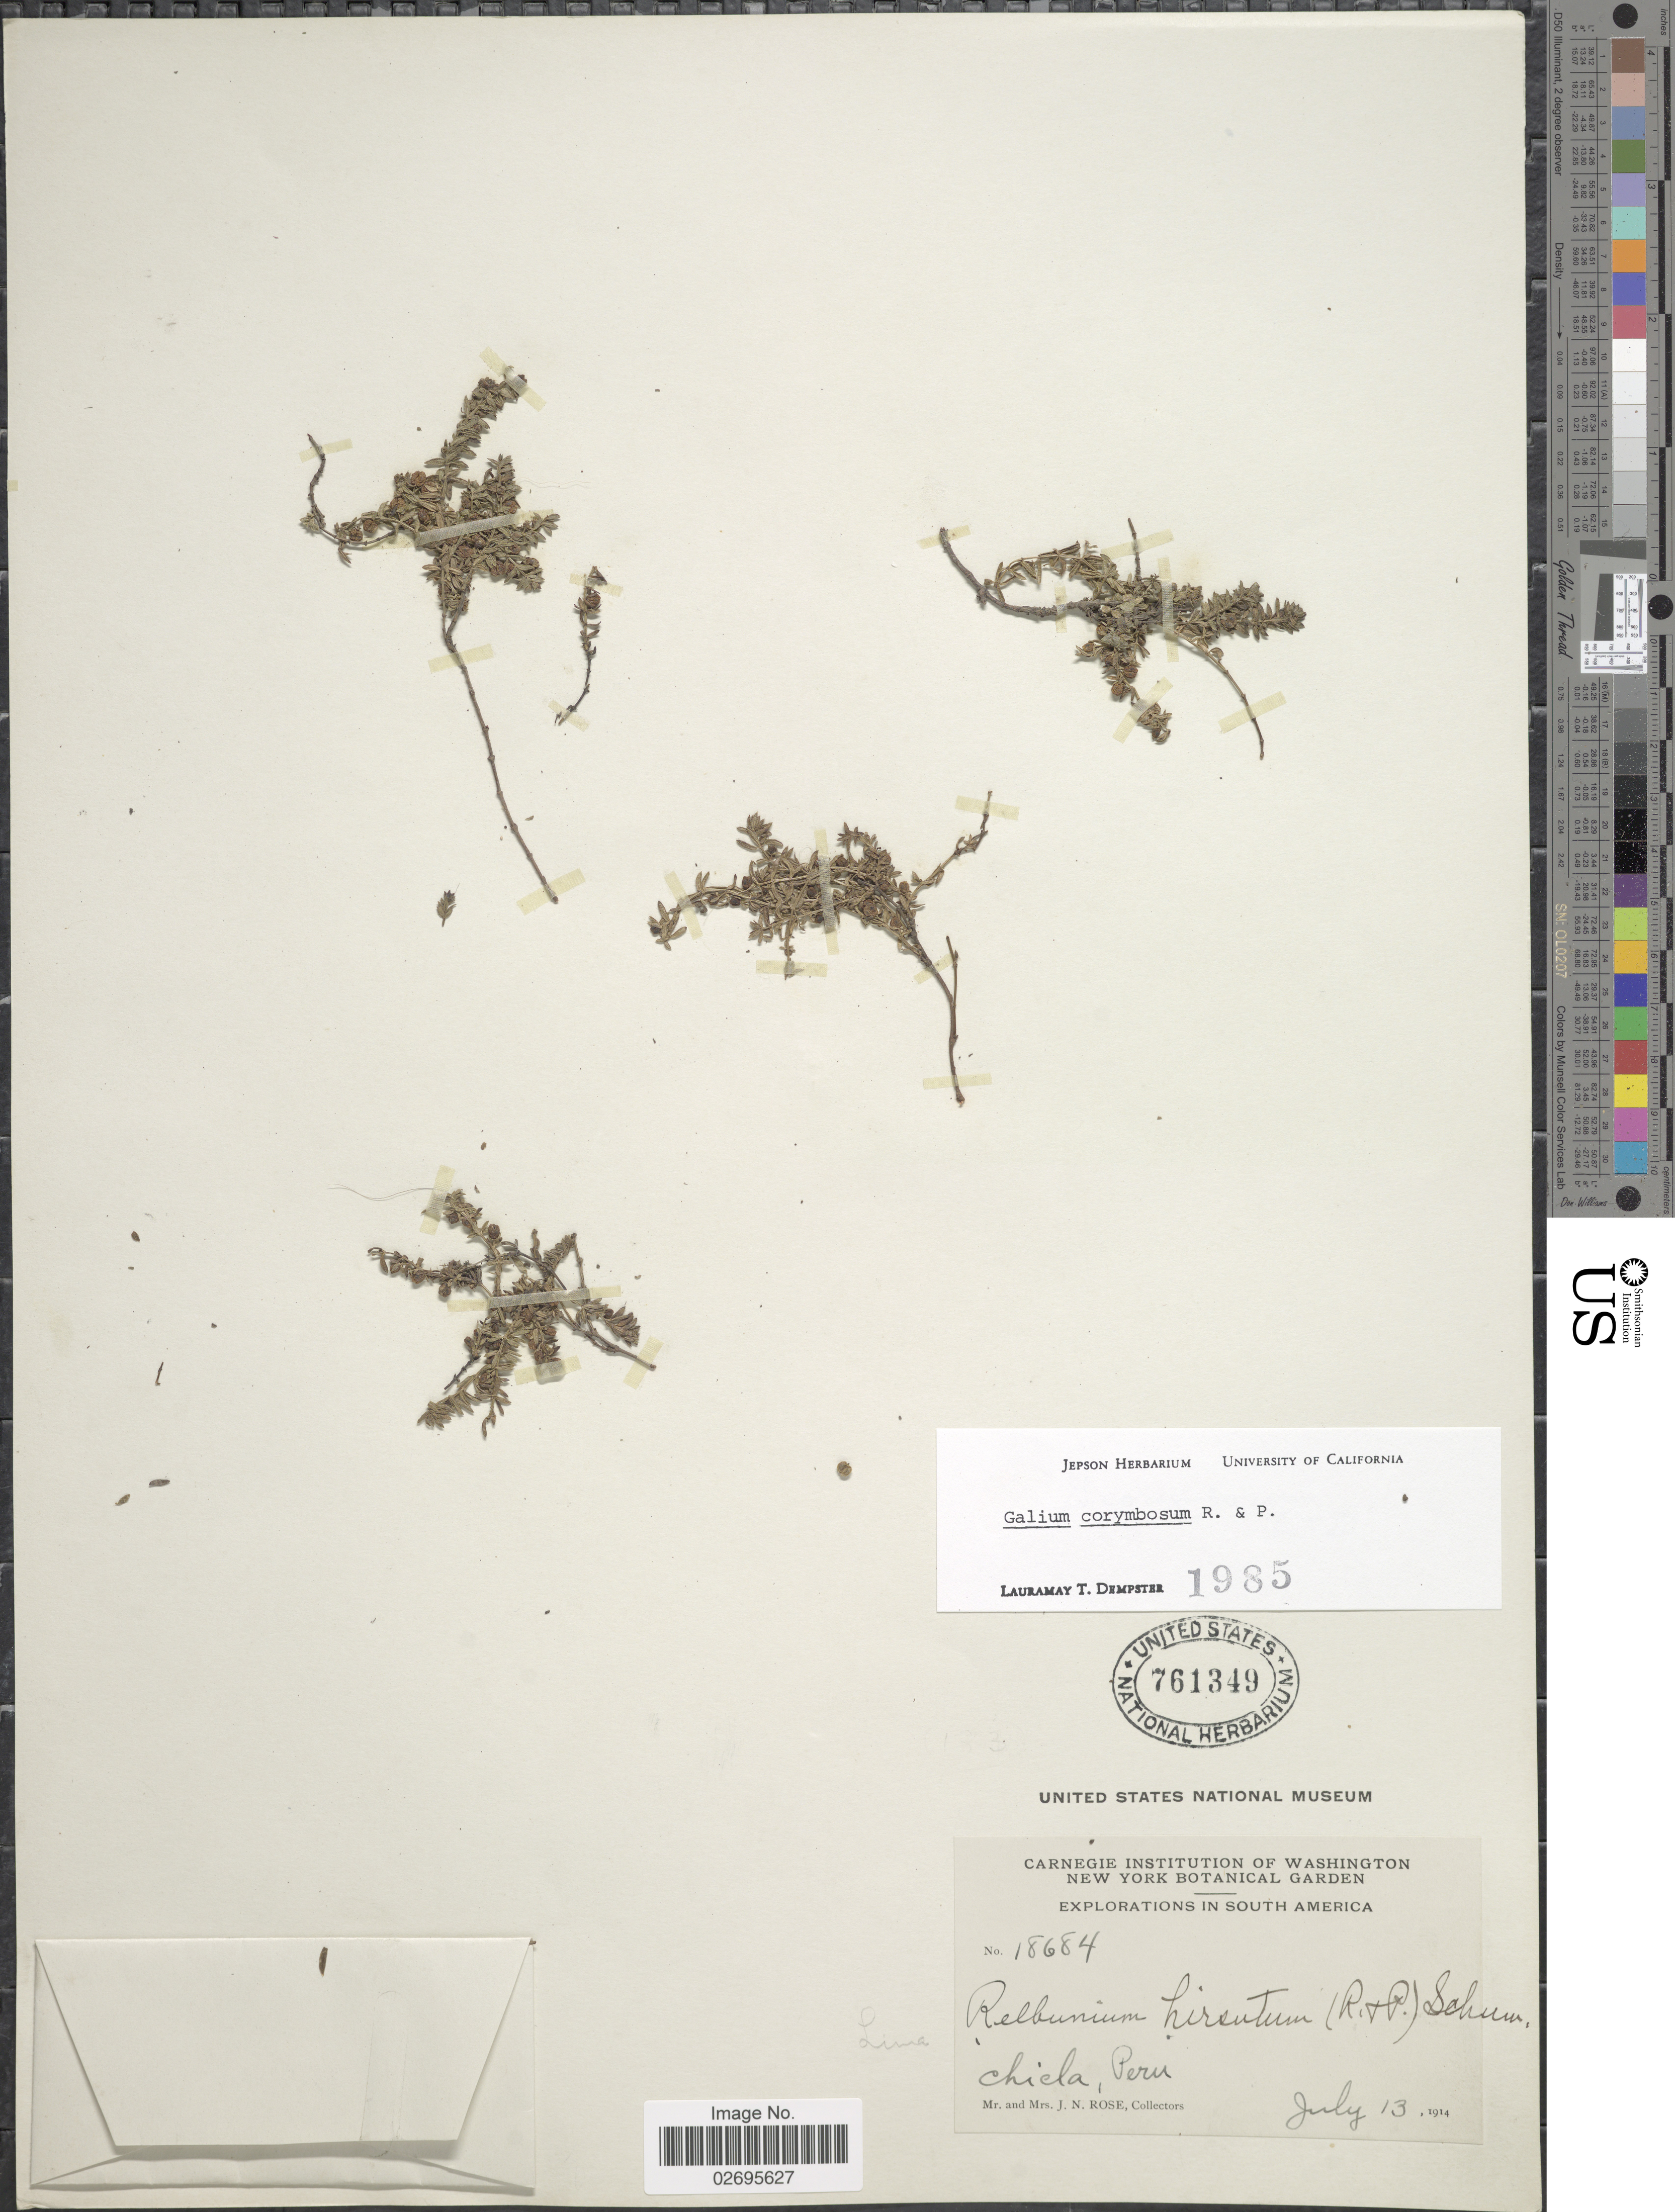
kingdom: Plantae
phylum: Tracheophyta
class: Magnoliopsida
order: Gentianales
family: Rubiaceae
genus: Galium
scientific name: Galium corymbosum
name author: Ruiz & Pav.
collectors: J. N. Rose & L. B. Rose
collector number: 18684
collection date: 1914-07-13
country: Peru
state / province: Lima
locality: Chicla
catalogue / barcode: US 761349